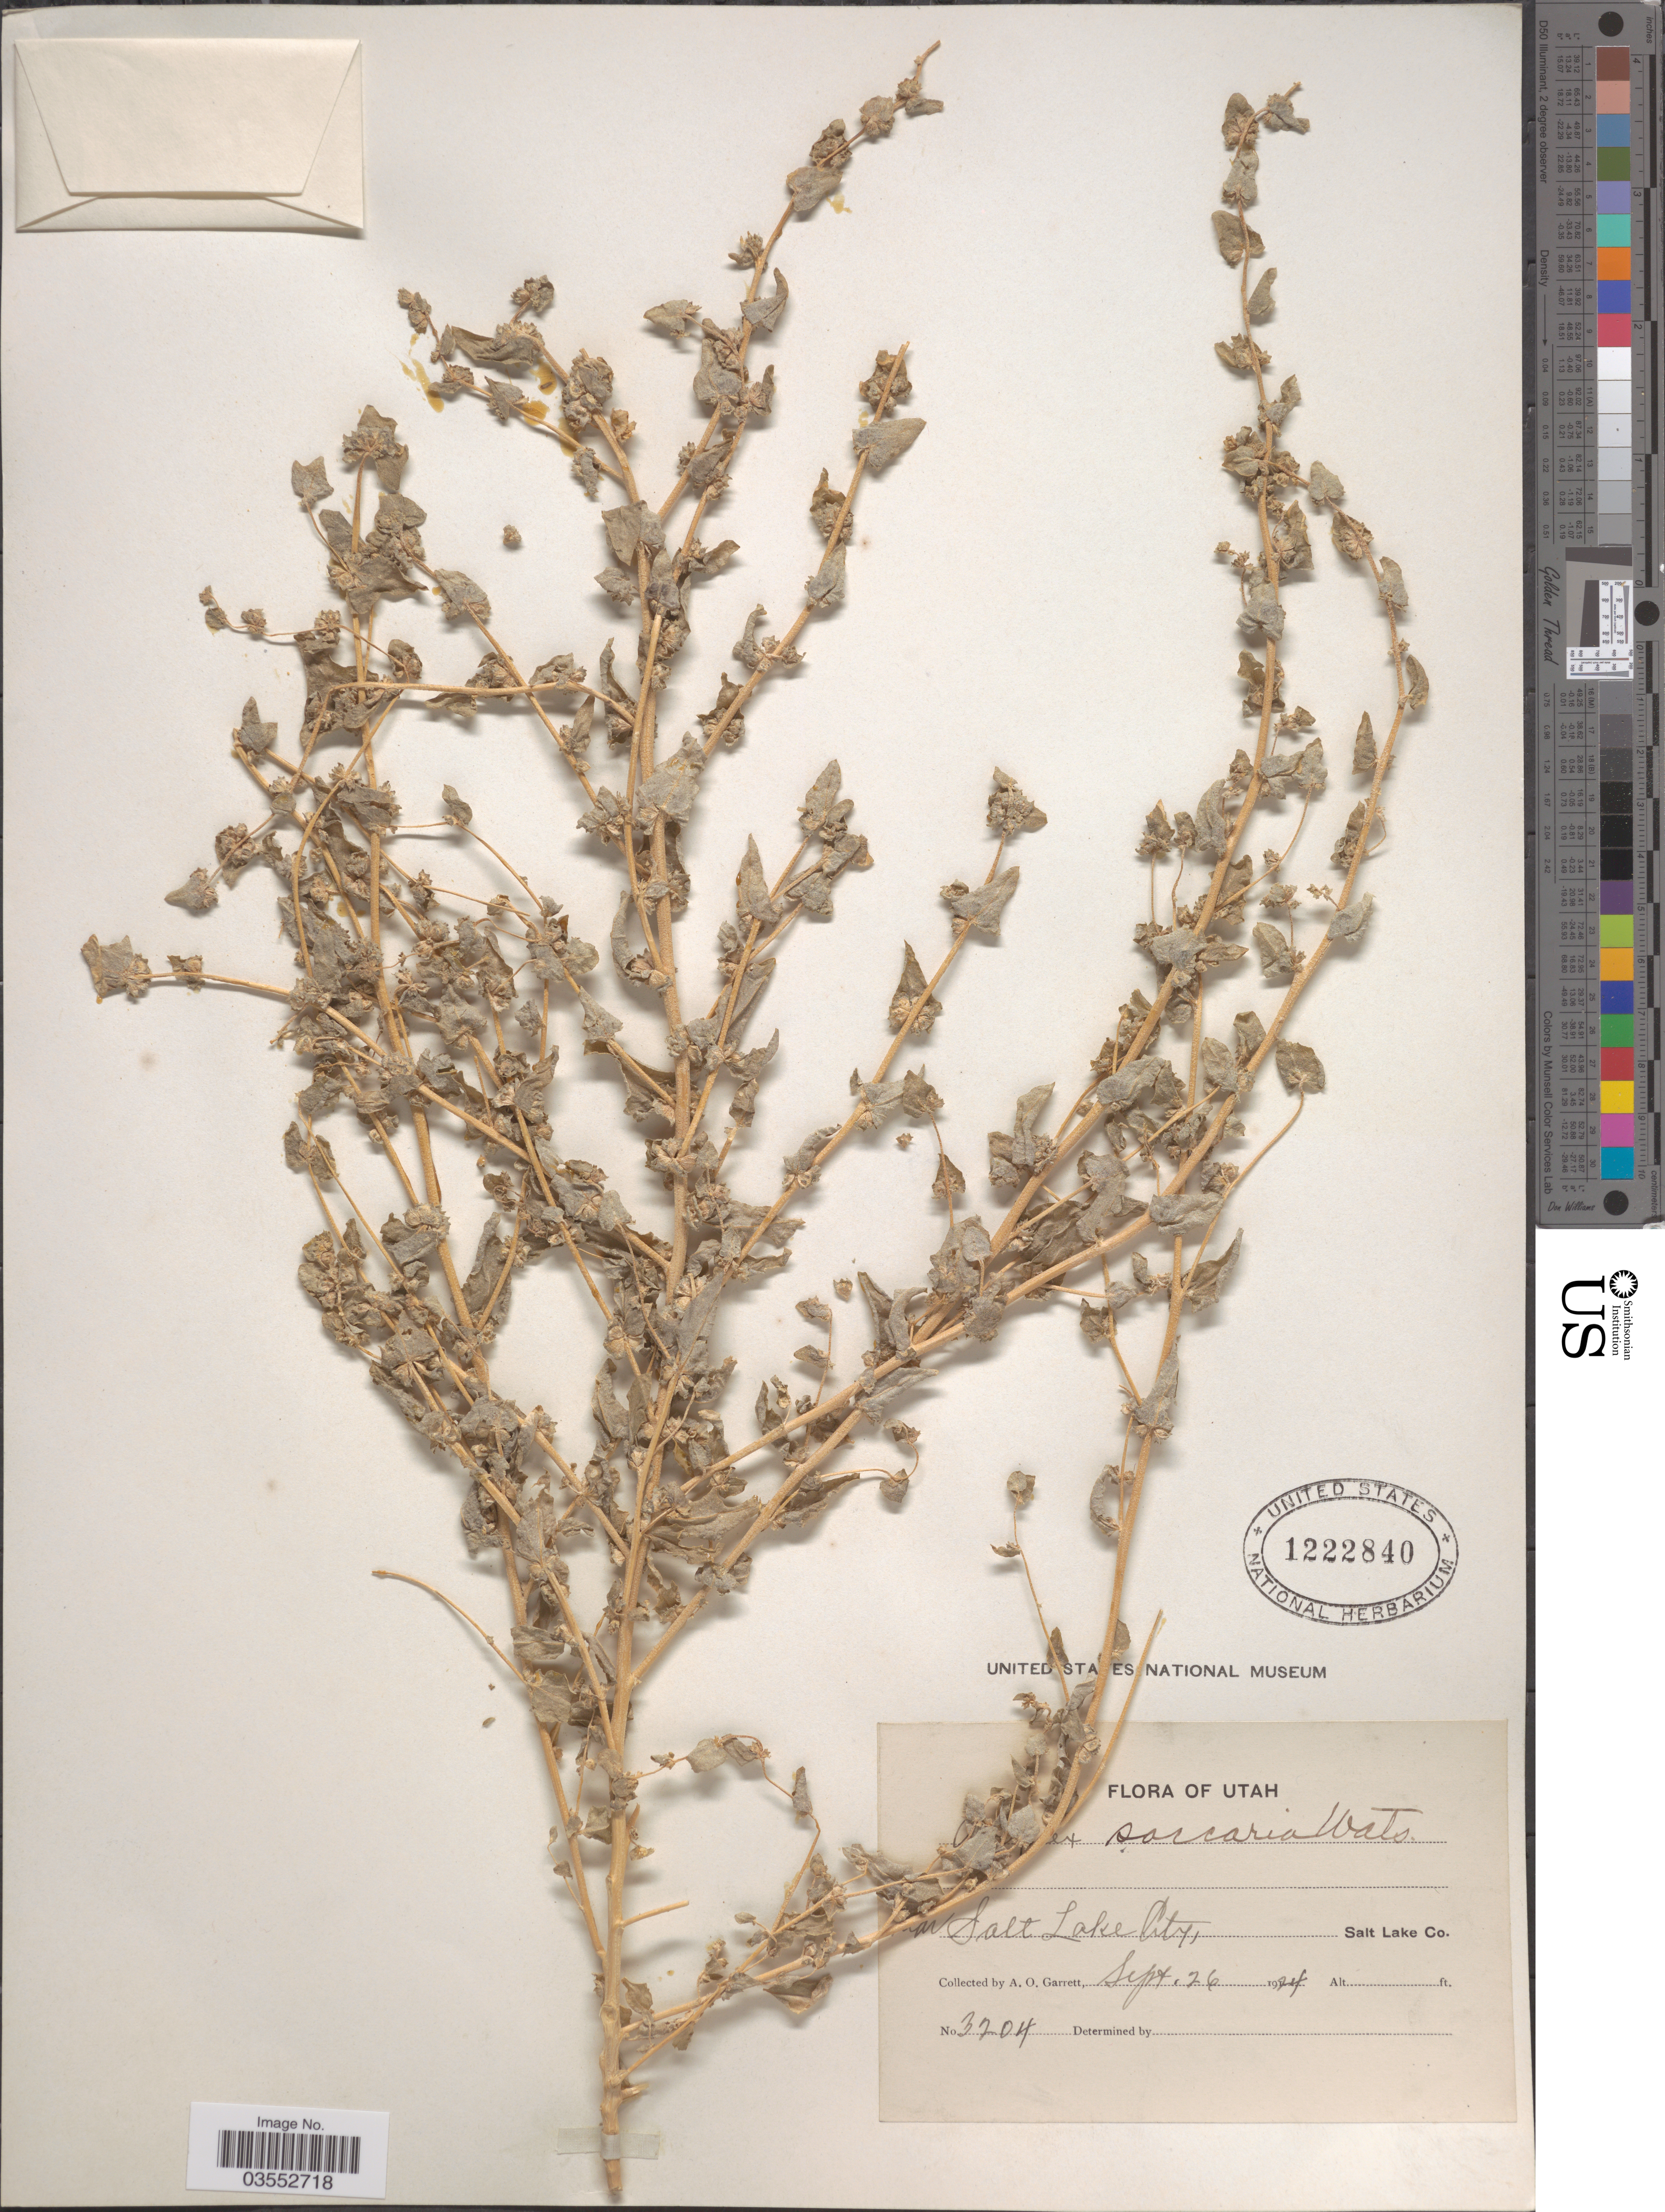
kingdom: Plantae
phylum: Tracheophyta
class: Magnoliopsida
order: Caryophyllales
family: Amaranthaceae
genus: Atriplex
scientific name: Atriplex saccaria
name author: S. Watson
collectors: A. O. Garrett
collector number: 3204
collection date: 1924-09-26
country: United States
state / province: Utah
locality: Near Salta Lake City, Salt Lake Co.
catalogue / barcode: US 1222840